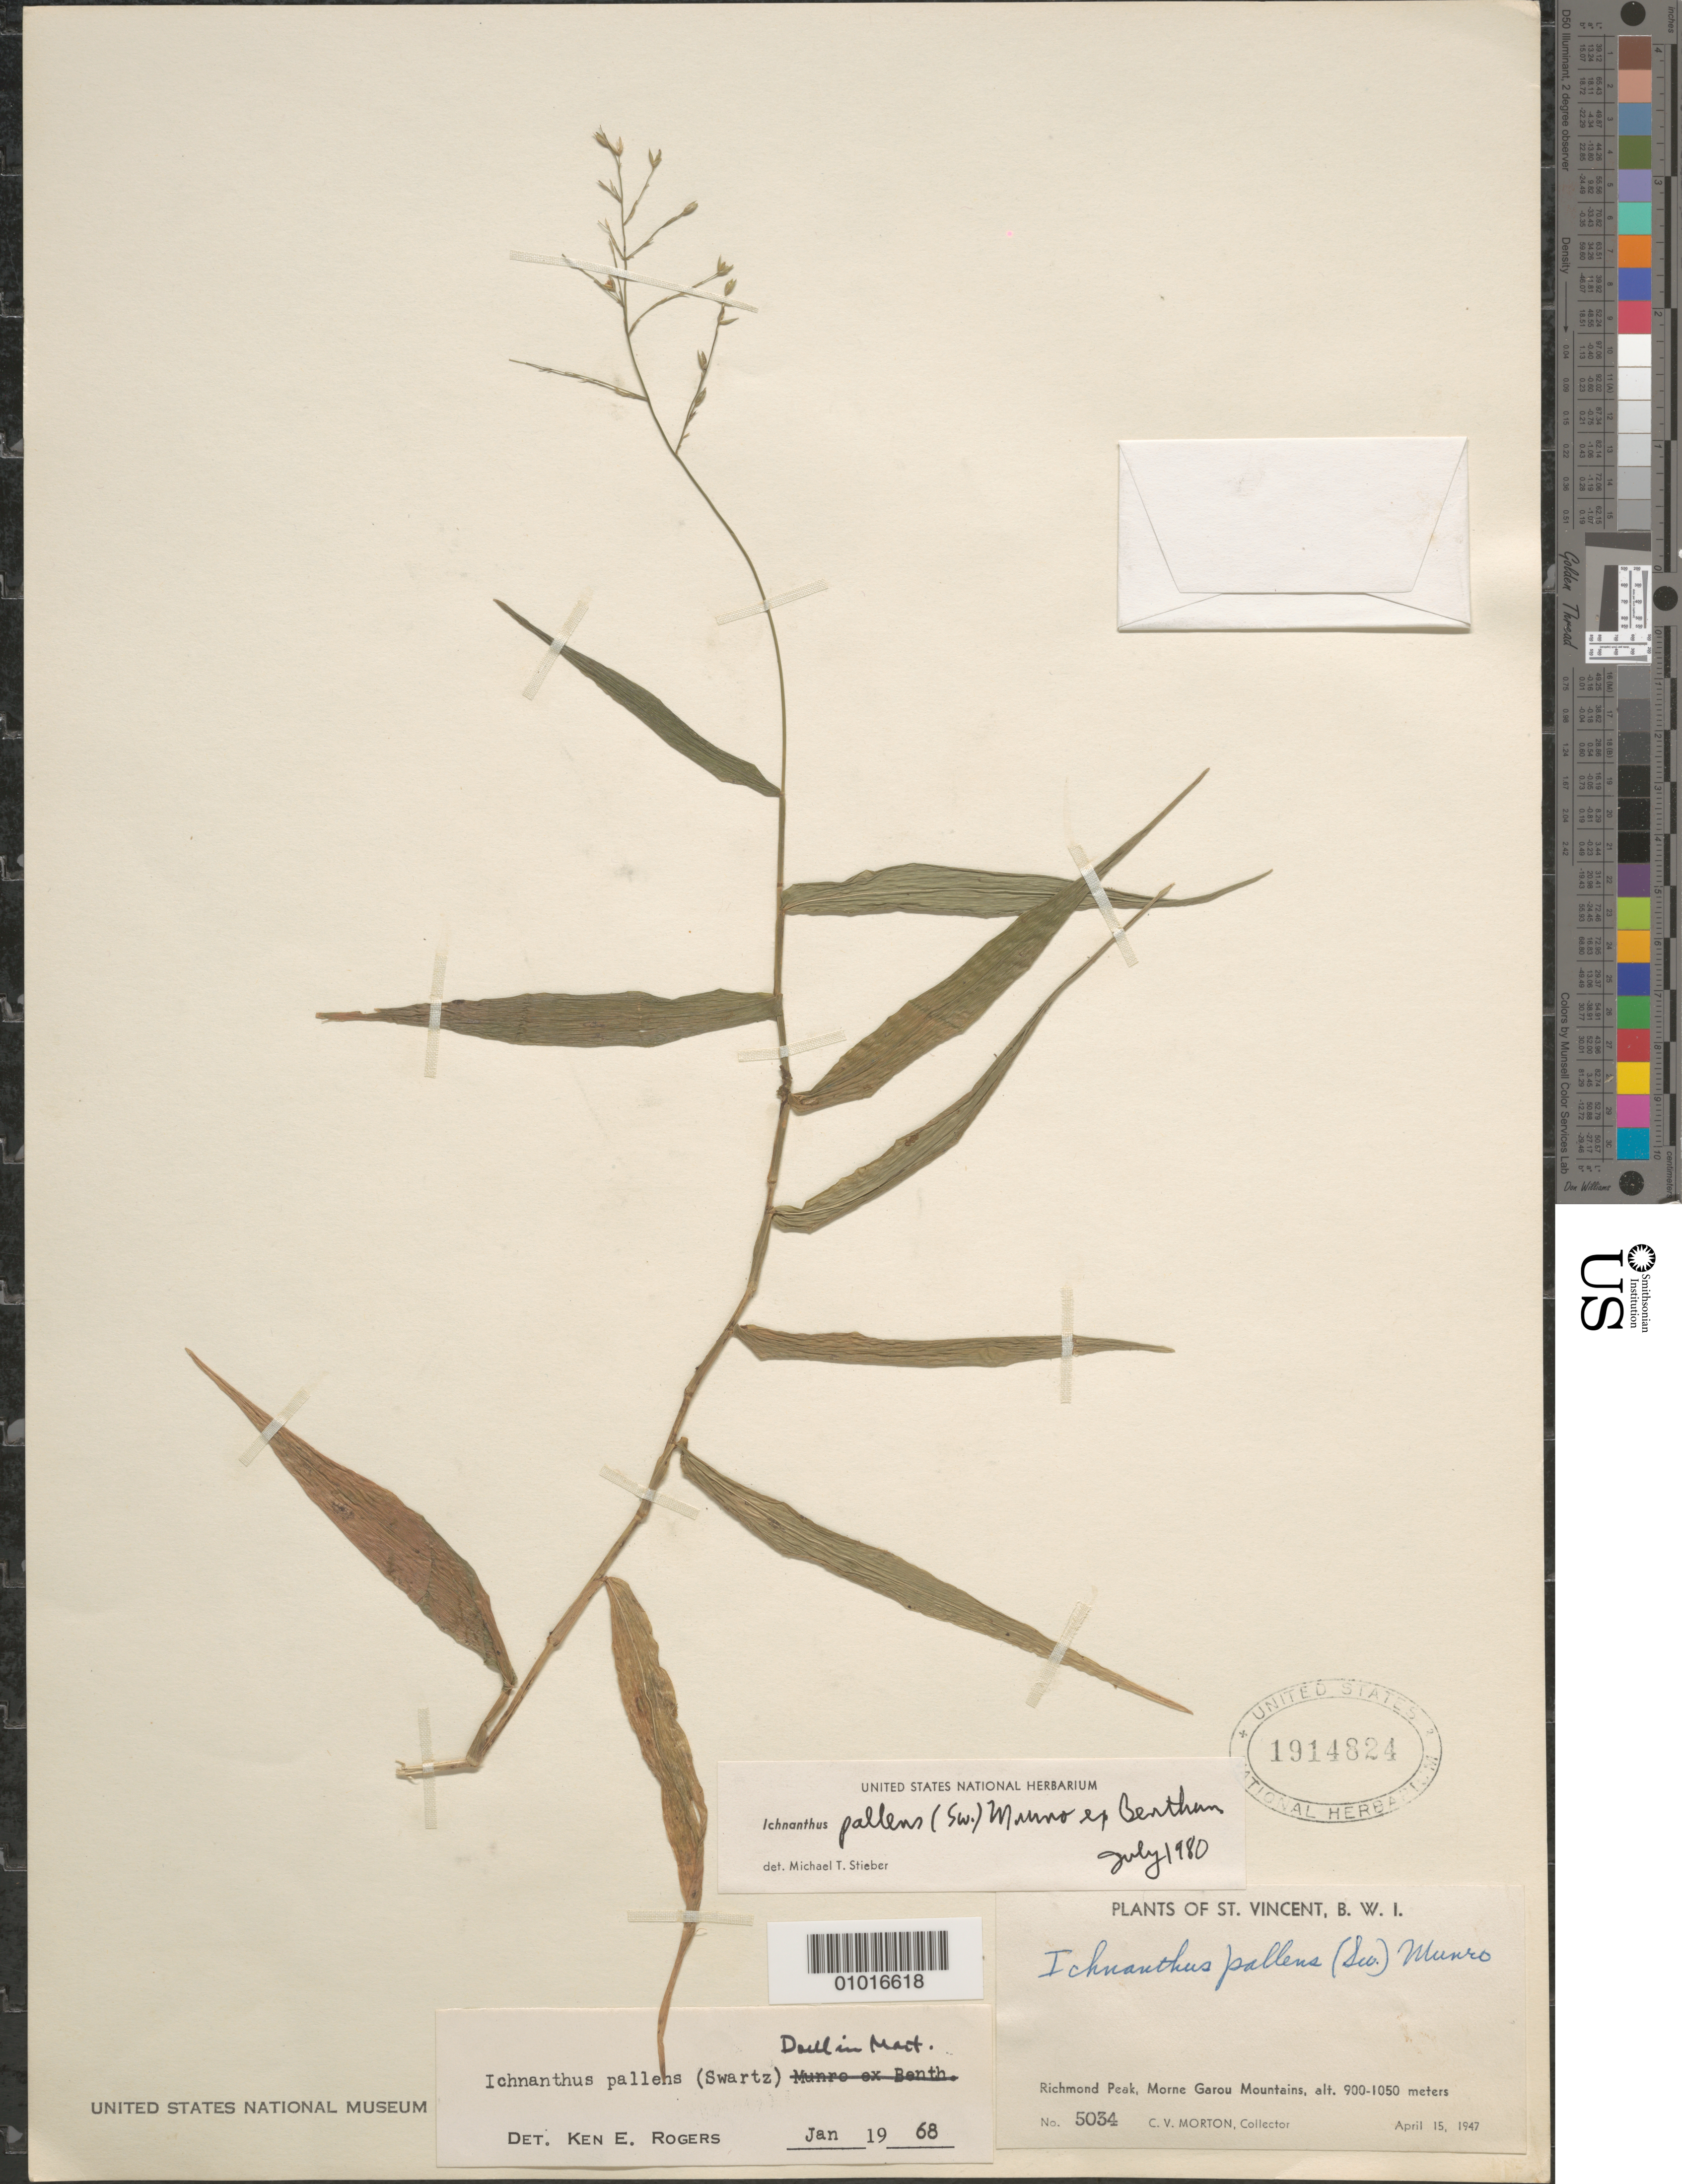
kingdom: Plantae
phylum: Tracheophyta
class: Liliopsida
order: Poales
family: Poaceae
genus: Ichnanthus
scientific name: Ichnanthus pallens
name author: (Sw.) Munro ex Benth.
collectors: C. V. Morton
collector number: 5034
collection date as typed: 15 Apr 1947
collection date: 1947-04-15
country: St. Vincent - Grenadines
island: St. Vincent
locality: Richmond Peak, Morne Garou Mountains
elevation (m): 900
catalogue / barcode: US 1914824